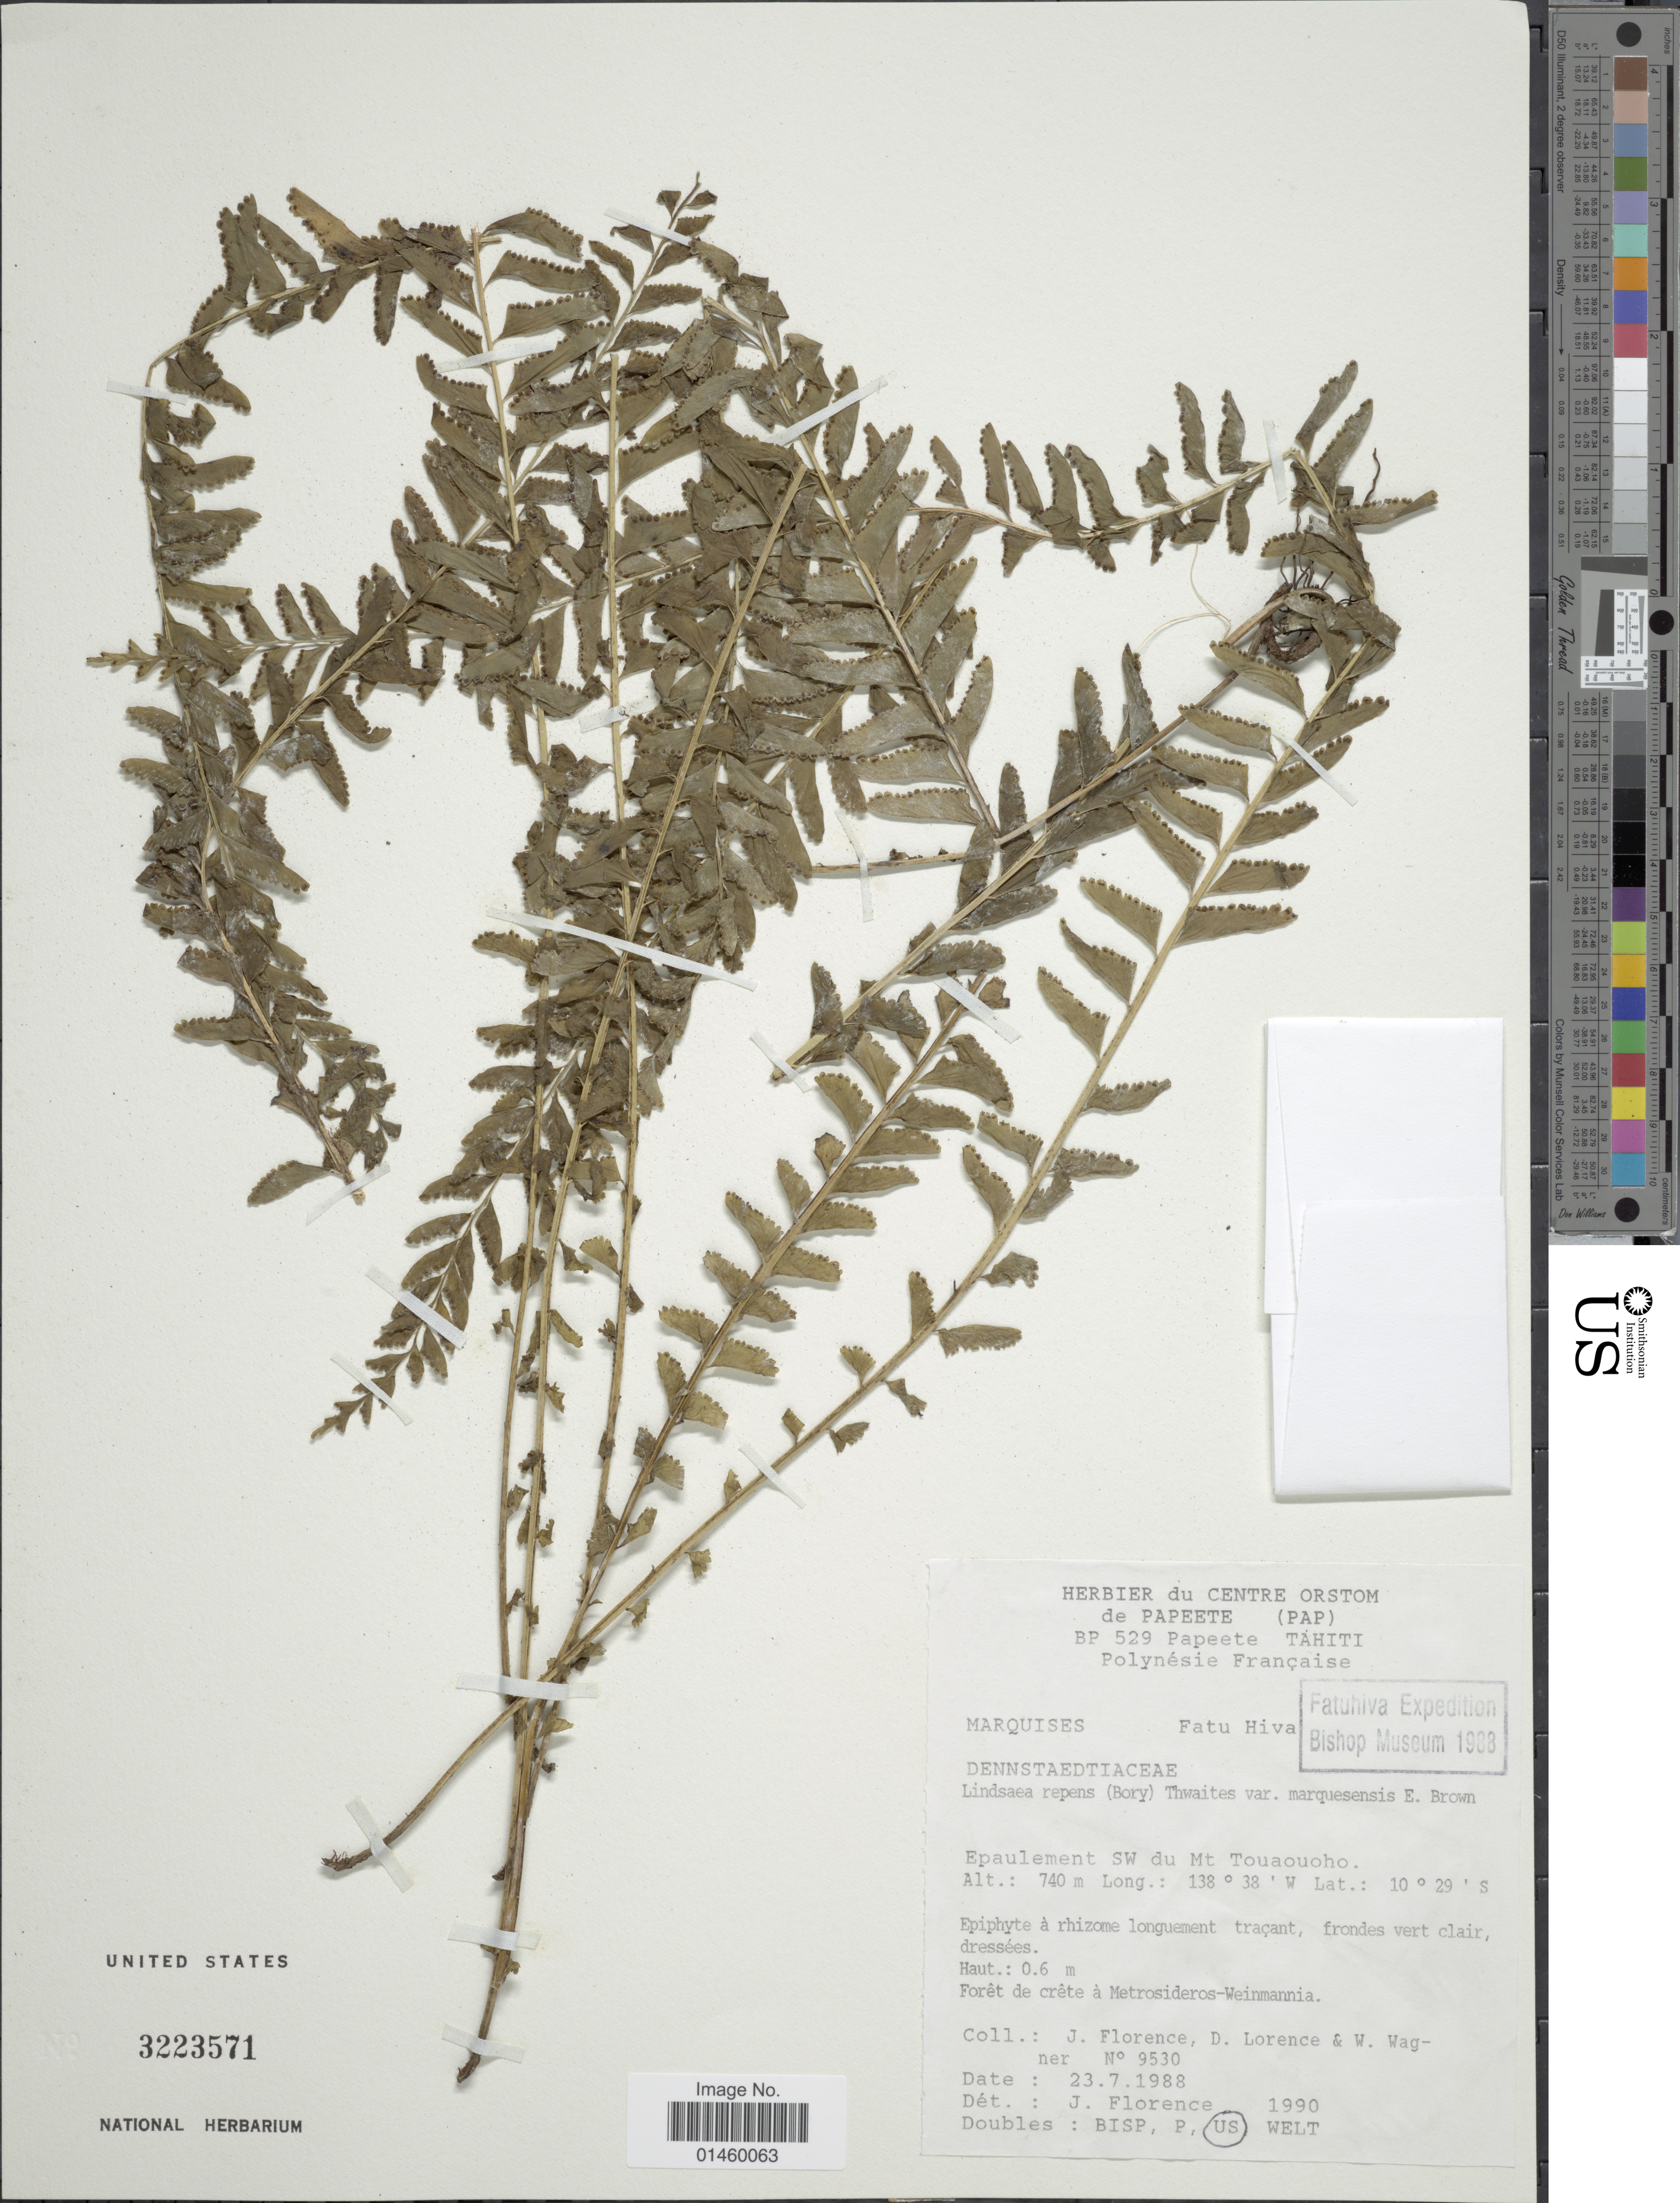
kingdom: Plantae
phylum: Tracheophyta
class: Polypodiopsida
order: Polypodiales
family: Lindsaeaceae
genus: Lindsaea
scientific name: Lindsaea repens var. marquesensis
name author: E.D. Br.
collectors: J. Florence, D. Lorence & W. Wagner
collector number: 9530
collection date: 1988-07-23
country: French Polynesia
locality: BP 529 Papeete Tahiti. Polynesie Francaise. Marquises. Fatu Hiva. Epaulement SW du Mt Touaouoho.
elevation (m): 740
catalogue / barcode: US 3223571